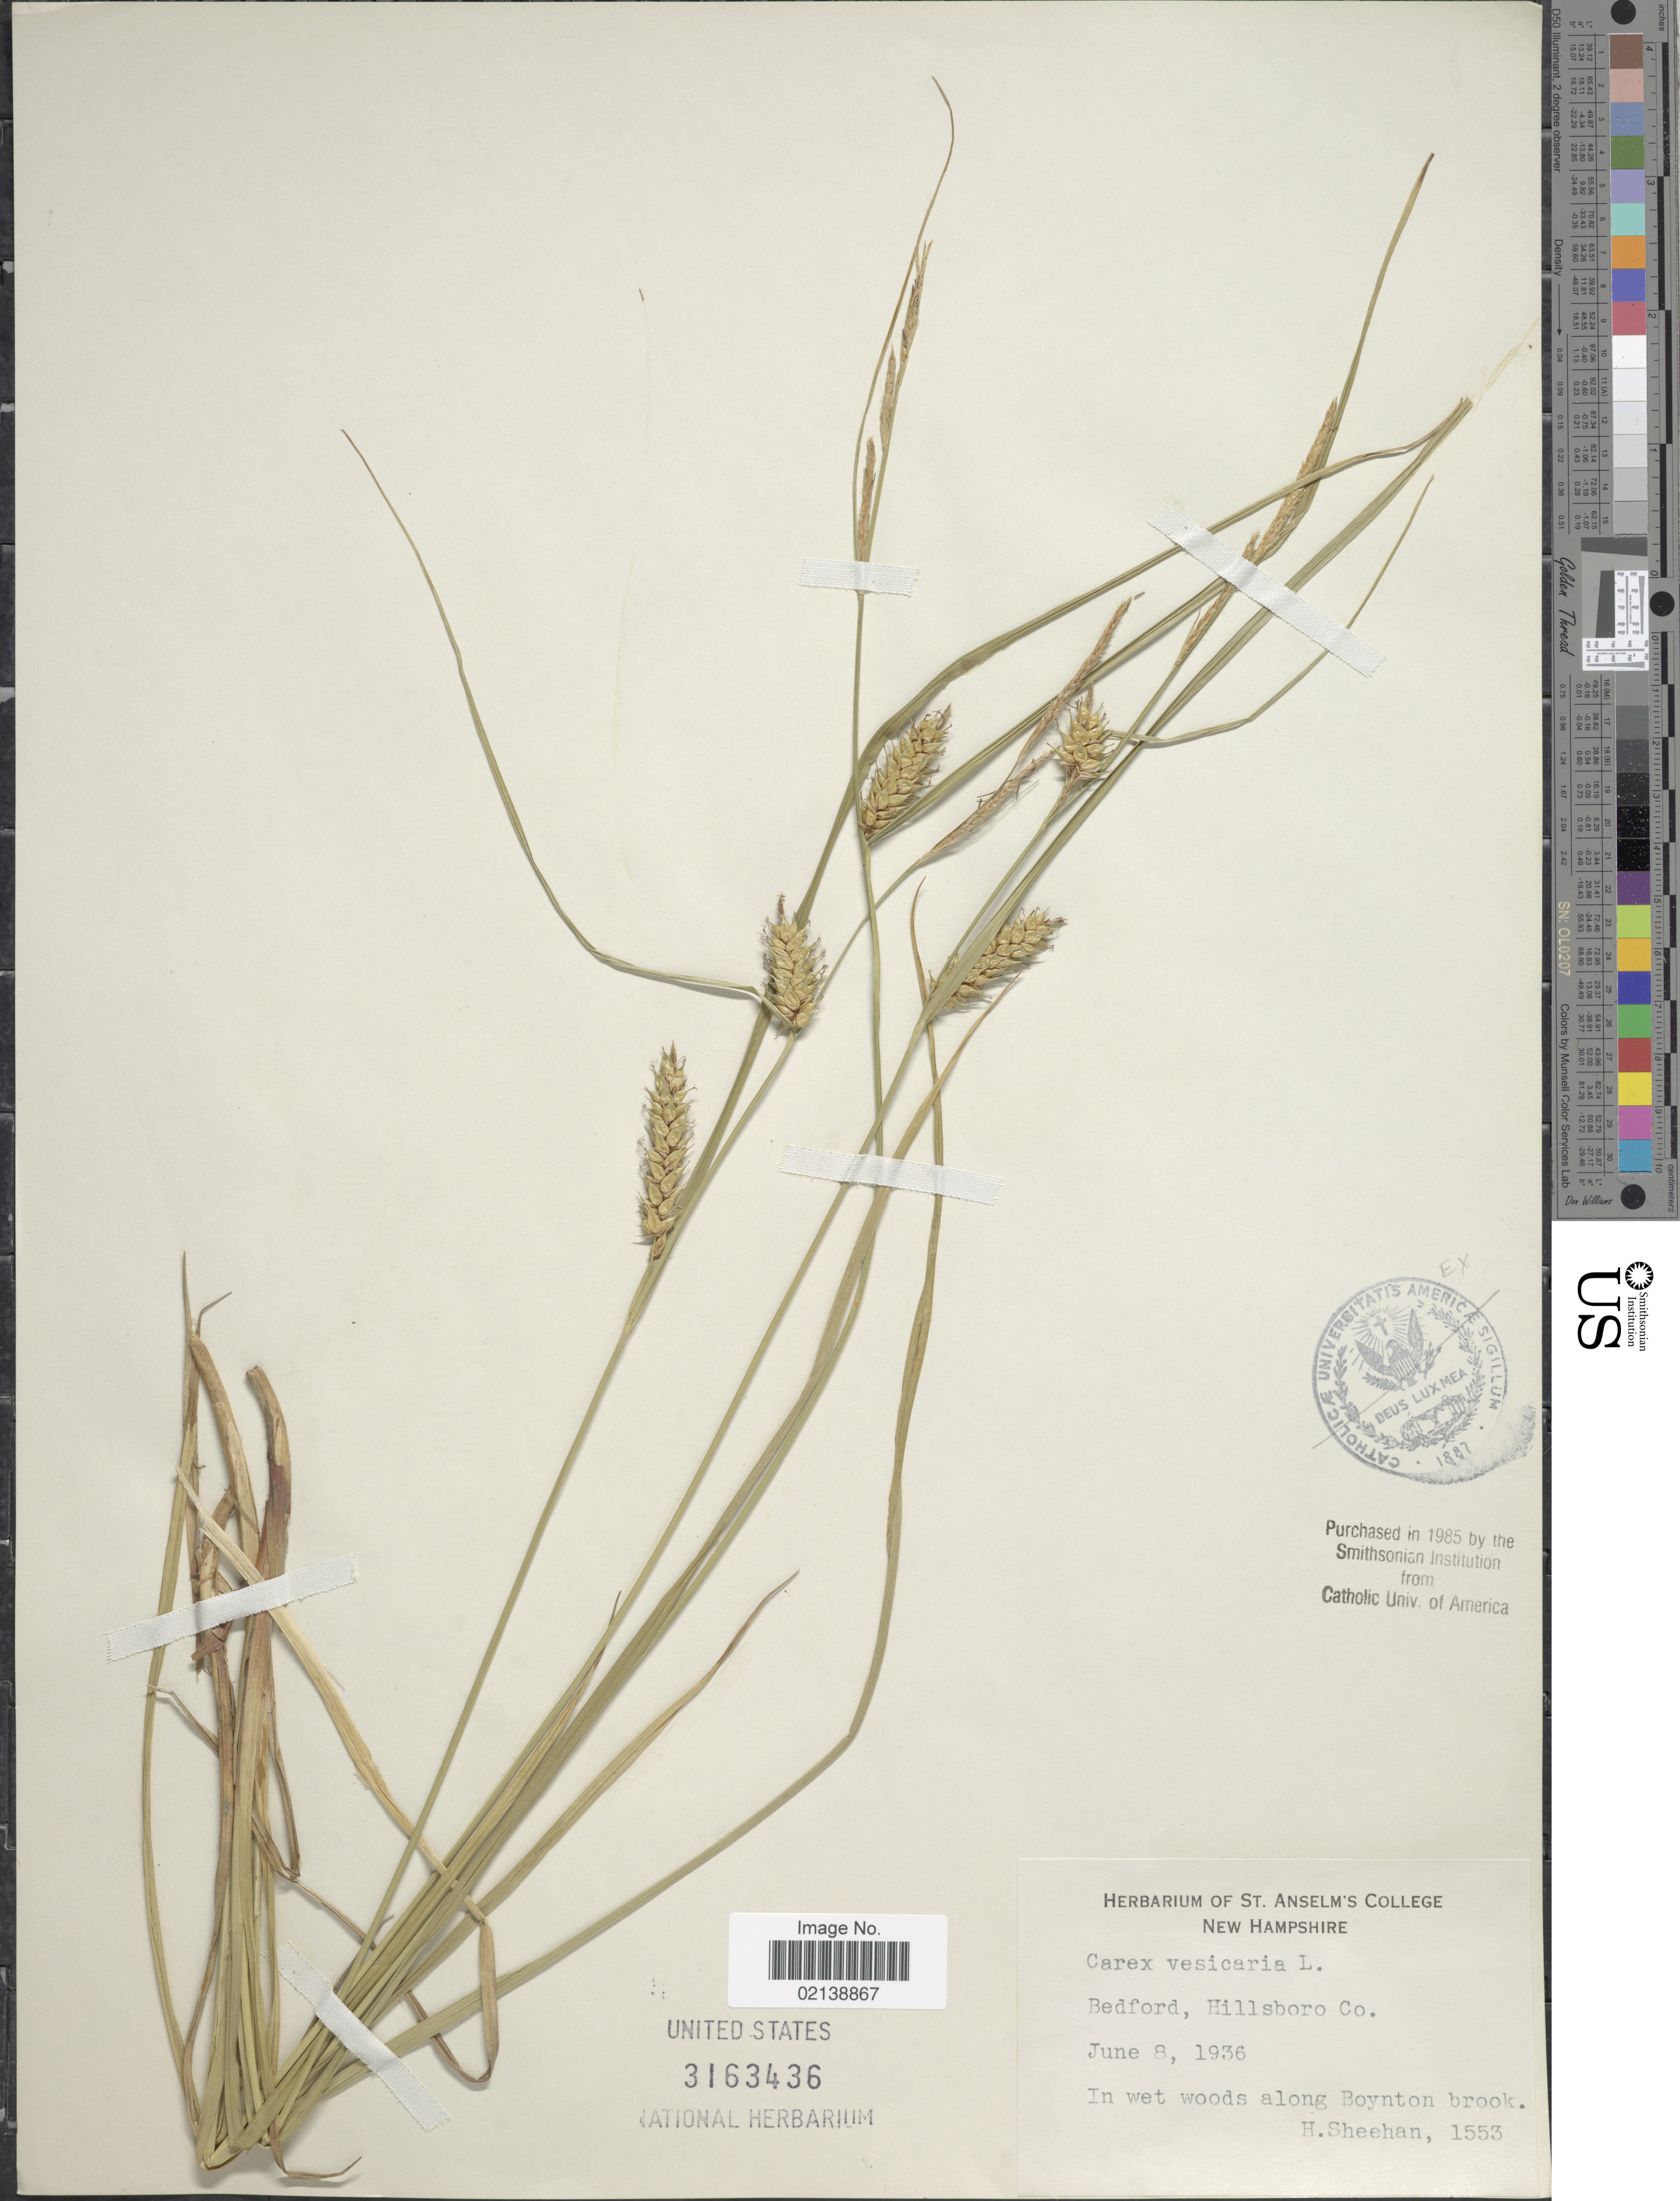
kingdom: Plantae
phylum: Tracheophyta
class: Liliopsida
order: Poales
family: Cyperaceae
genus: Carex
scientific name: Carex vesicaria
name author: L.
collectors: H. Sheehan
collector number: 1553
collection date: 1936-06-08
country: United States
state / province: New Hampshire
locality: Bedford, Hillsboro Co.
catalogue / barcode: US 3163436